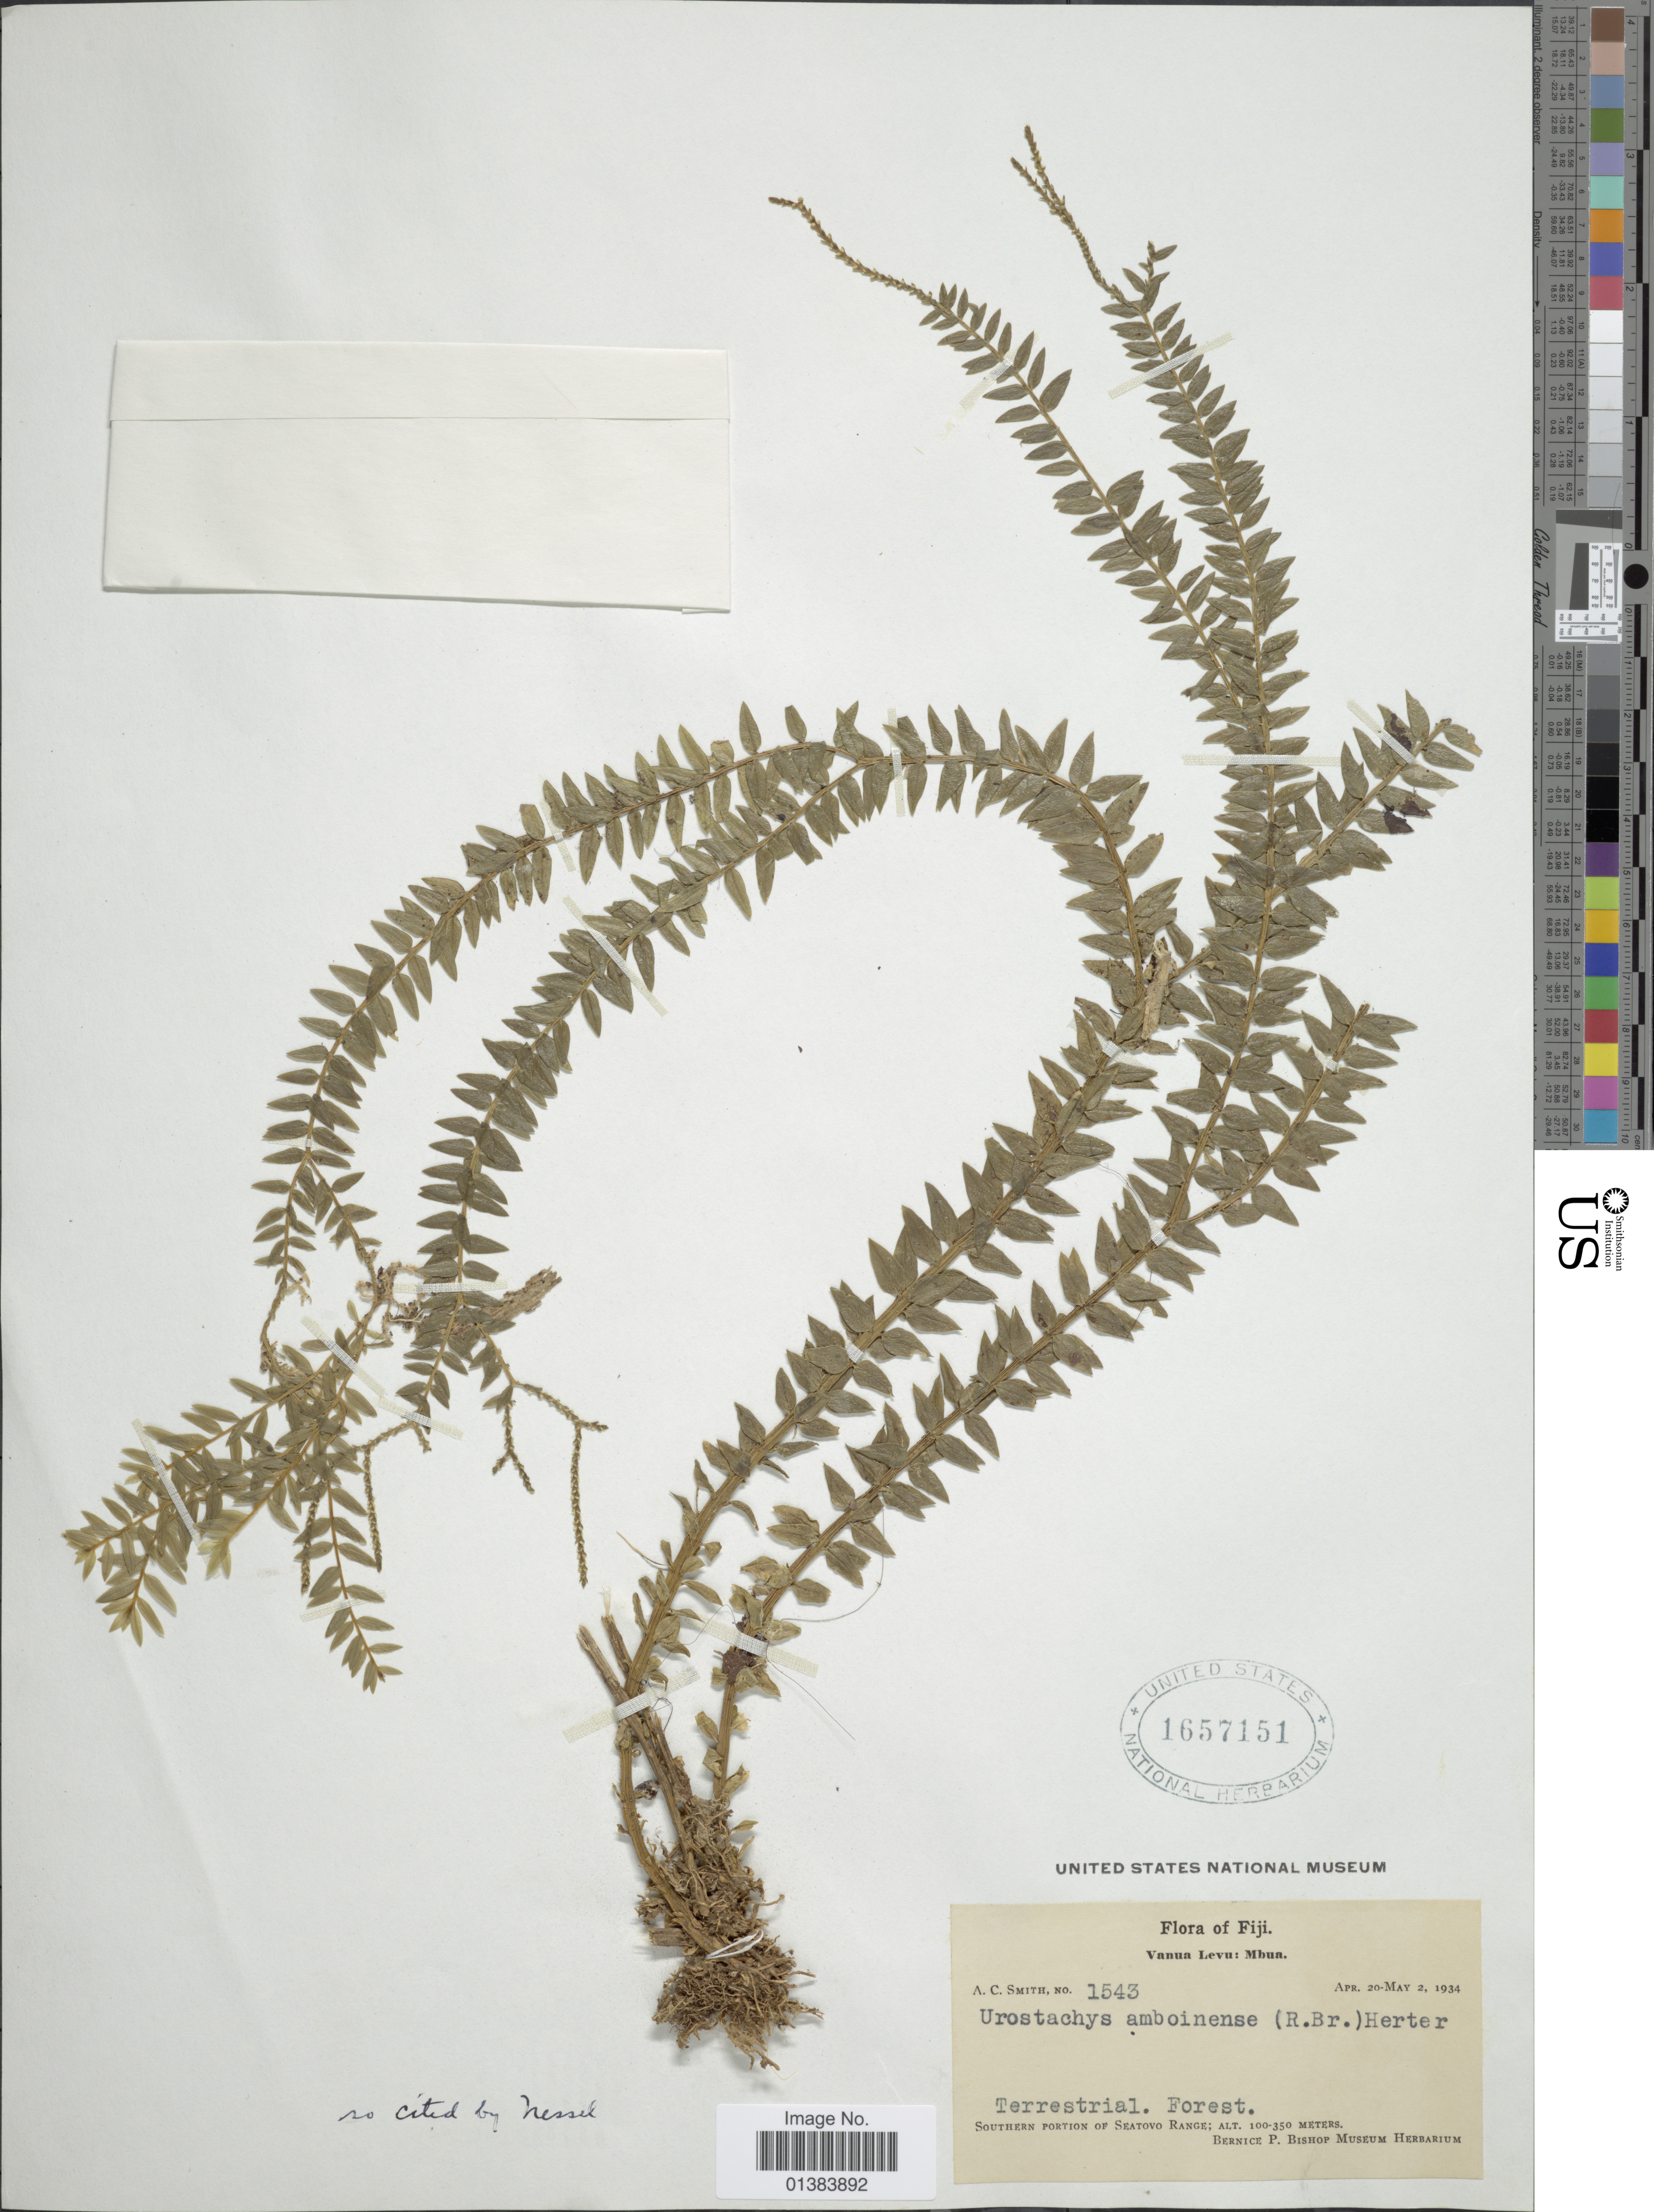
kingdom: Plantae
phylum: Tracheophyta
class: Lycopodiopsida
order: Lycopodiales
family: Lycopodiaceae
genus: Phlegmariurus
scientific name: Phlegmariurus australis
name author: (Willd.) A. R. Field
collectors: A. C. Smith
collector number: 1543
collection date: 1934-04-20/1934-05-02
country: Fiji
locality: Mbua. Southern portion of Seatovo Range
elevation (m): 100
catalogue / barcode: US 1657151